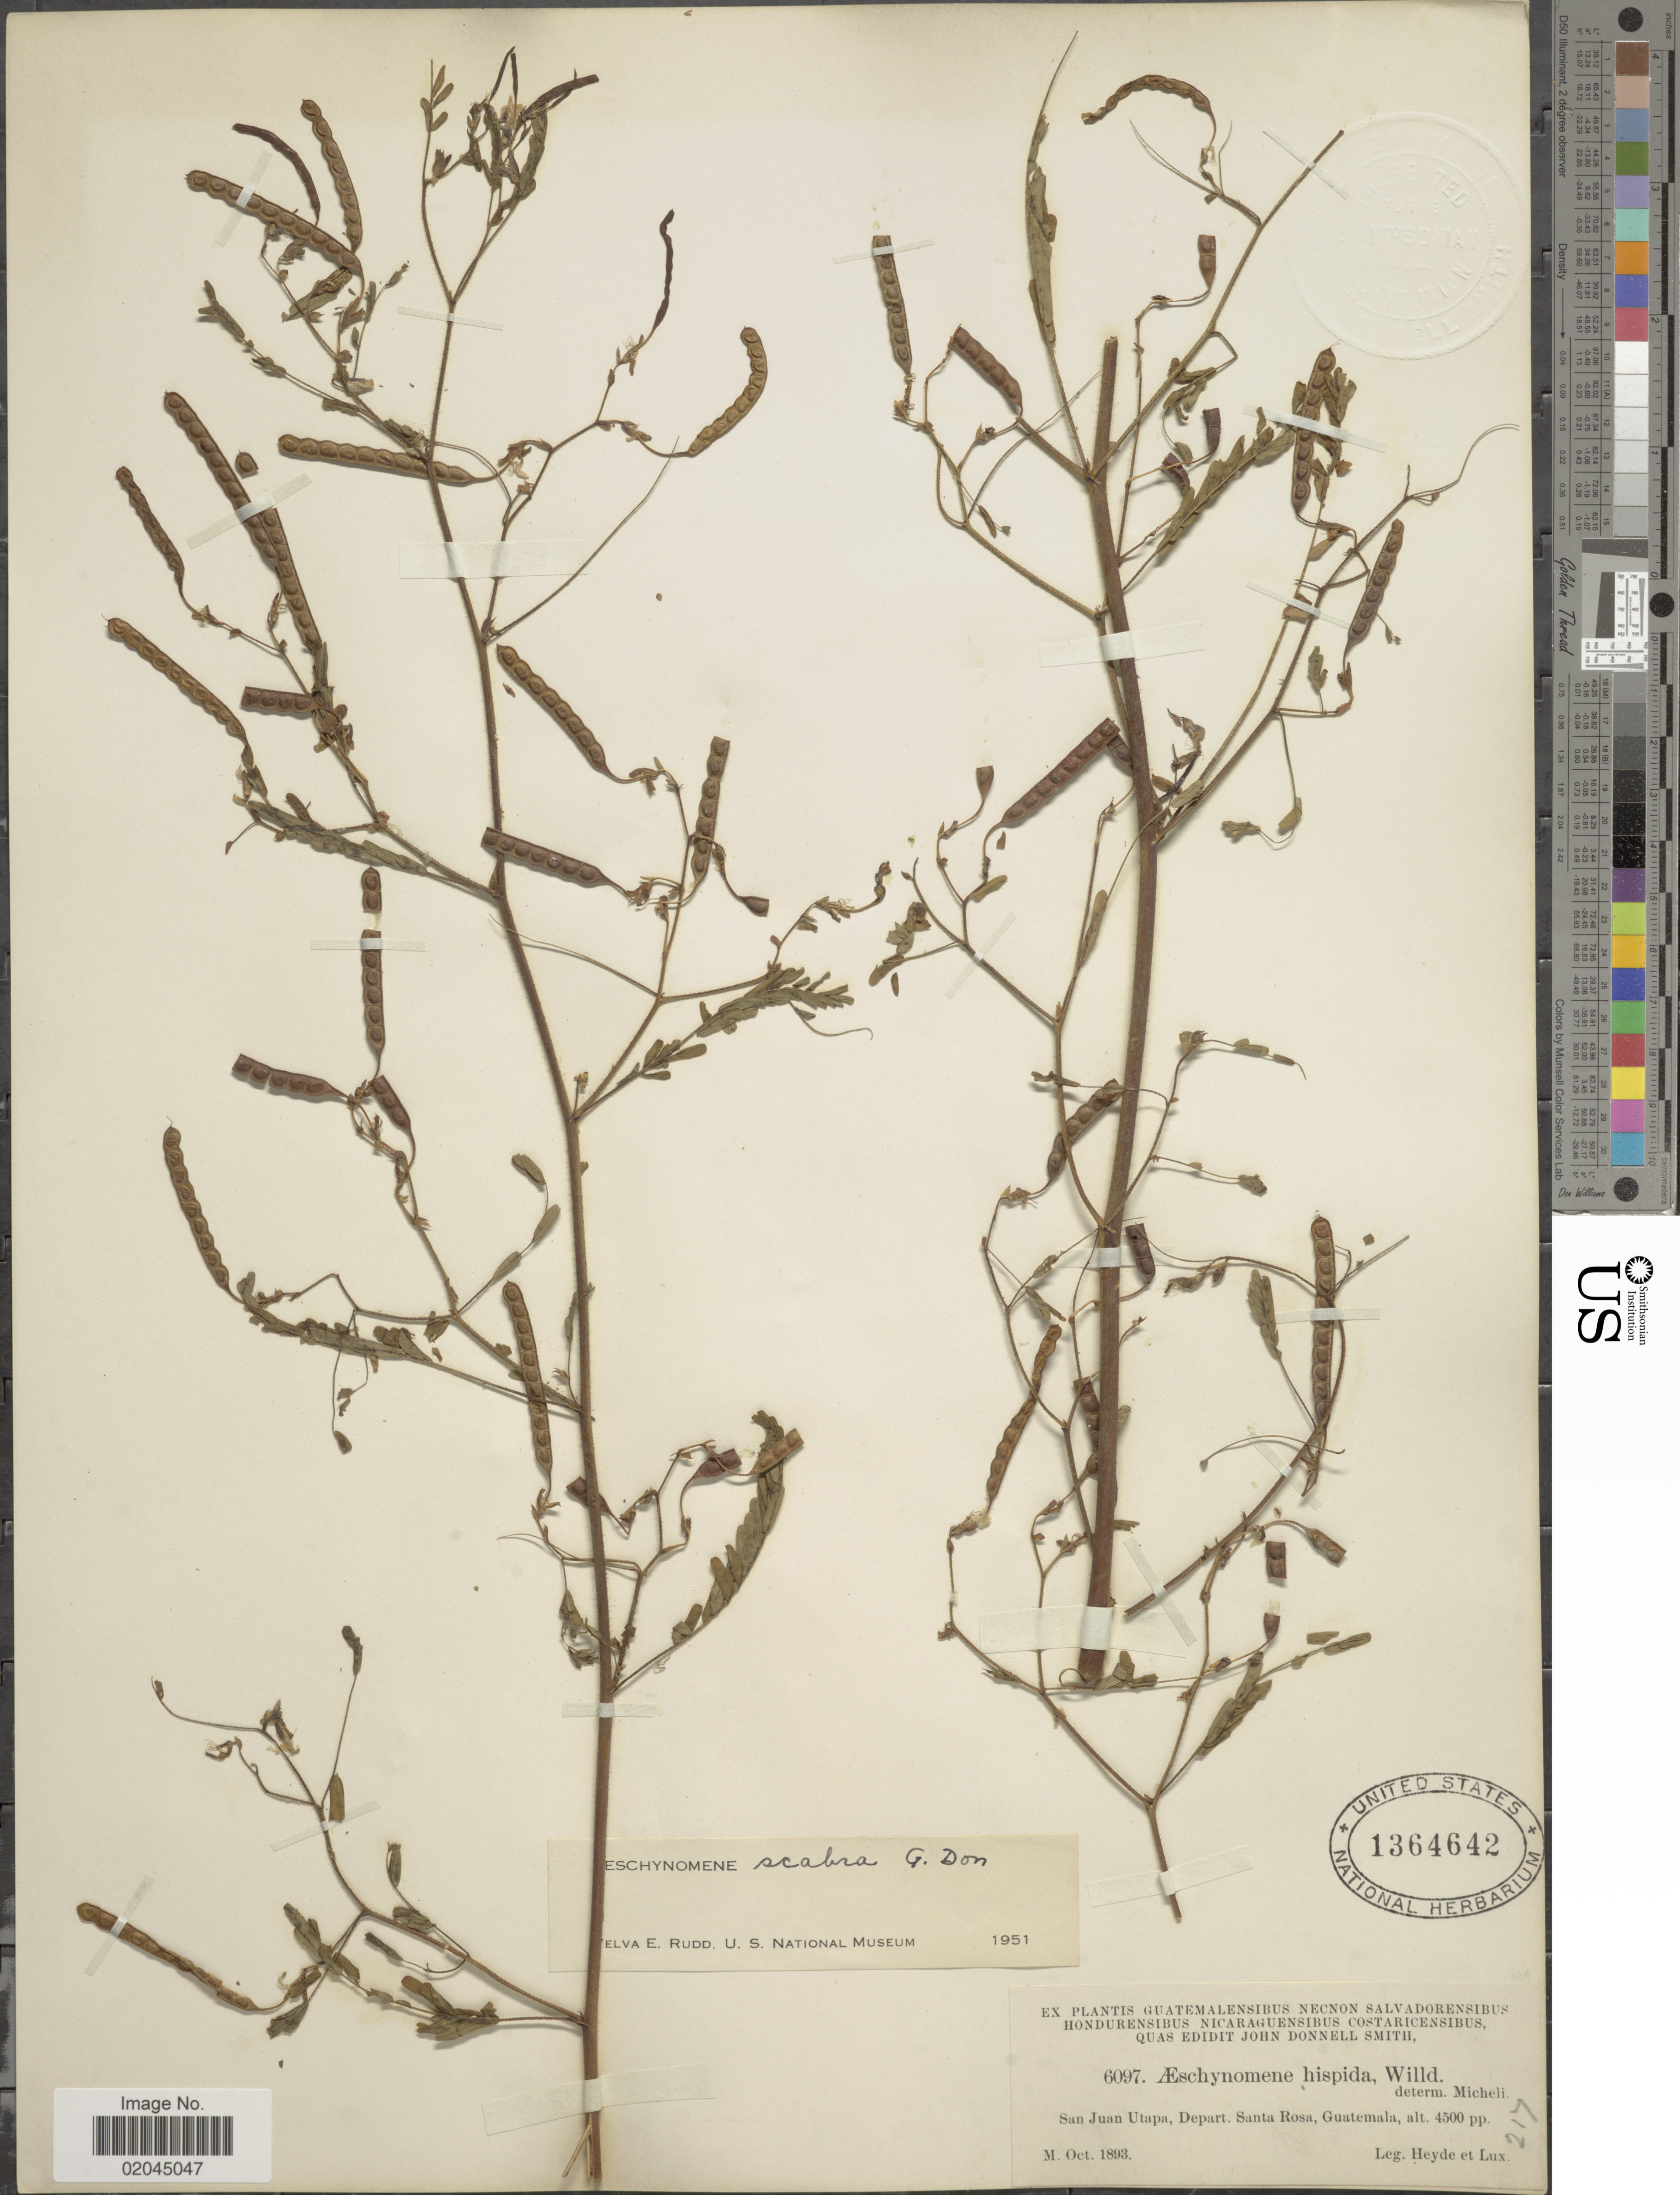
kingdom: Plantae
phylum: Tracheophyta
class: Magnoliopsida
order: Fabales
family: Fabaceae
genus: Aeschynomene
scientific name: Aeschynomene scabra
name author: G. Don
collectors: Heyde & Lux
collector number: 6097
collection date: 1893-10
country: Guatemala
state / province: Santa Rosa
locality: San Juan Utapa, Depart. Santa Rosa, Guatemala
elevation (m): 1372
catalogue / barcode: US 1364642